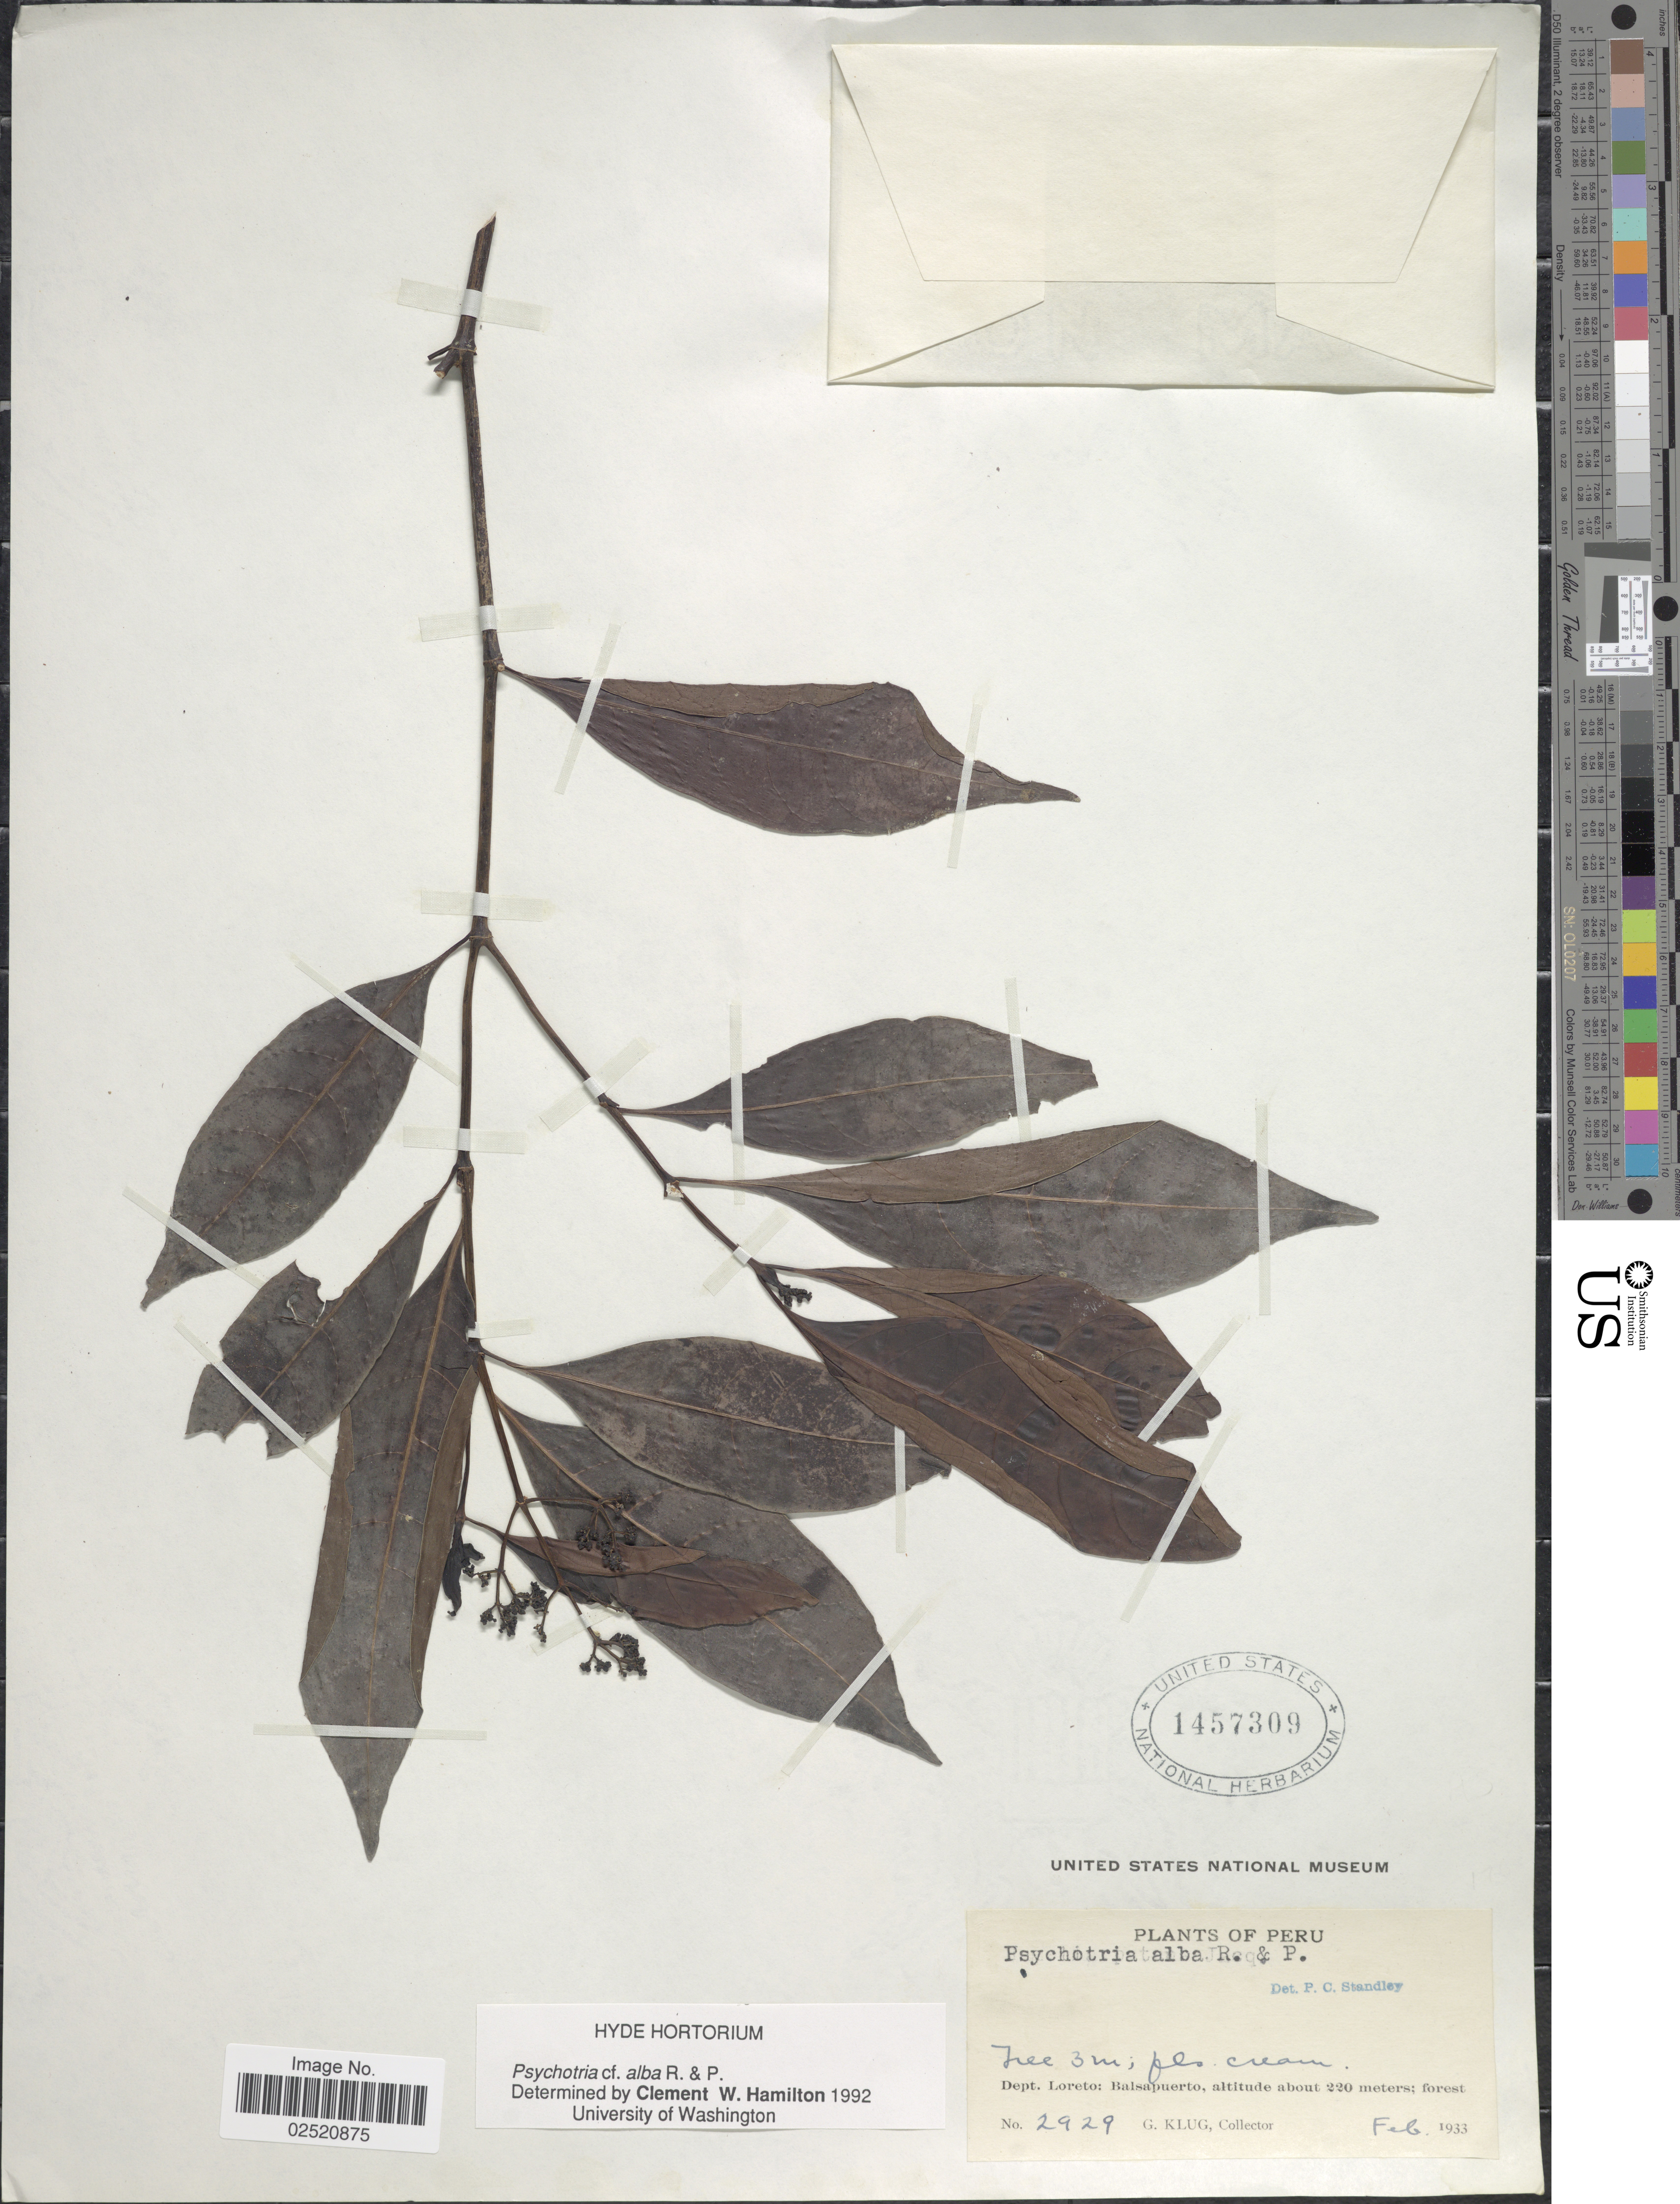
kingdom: Plantae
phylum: Tracheophyta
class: Magnoliopsida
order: Gentianales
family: Rubiaceae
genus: Psychotria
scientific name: Psychotria alba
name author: Ruiz & Pav.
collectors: G. Klug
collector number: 2929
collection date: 1933-02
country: Peru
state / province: Loreto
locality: Balsapuerto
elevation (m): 220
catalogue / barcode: US 1457309